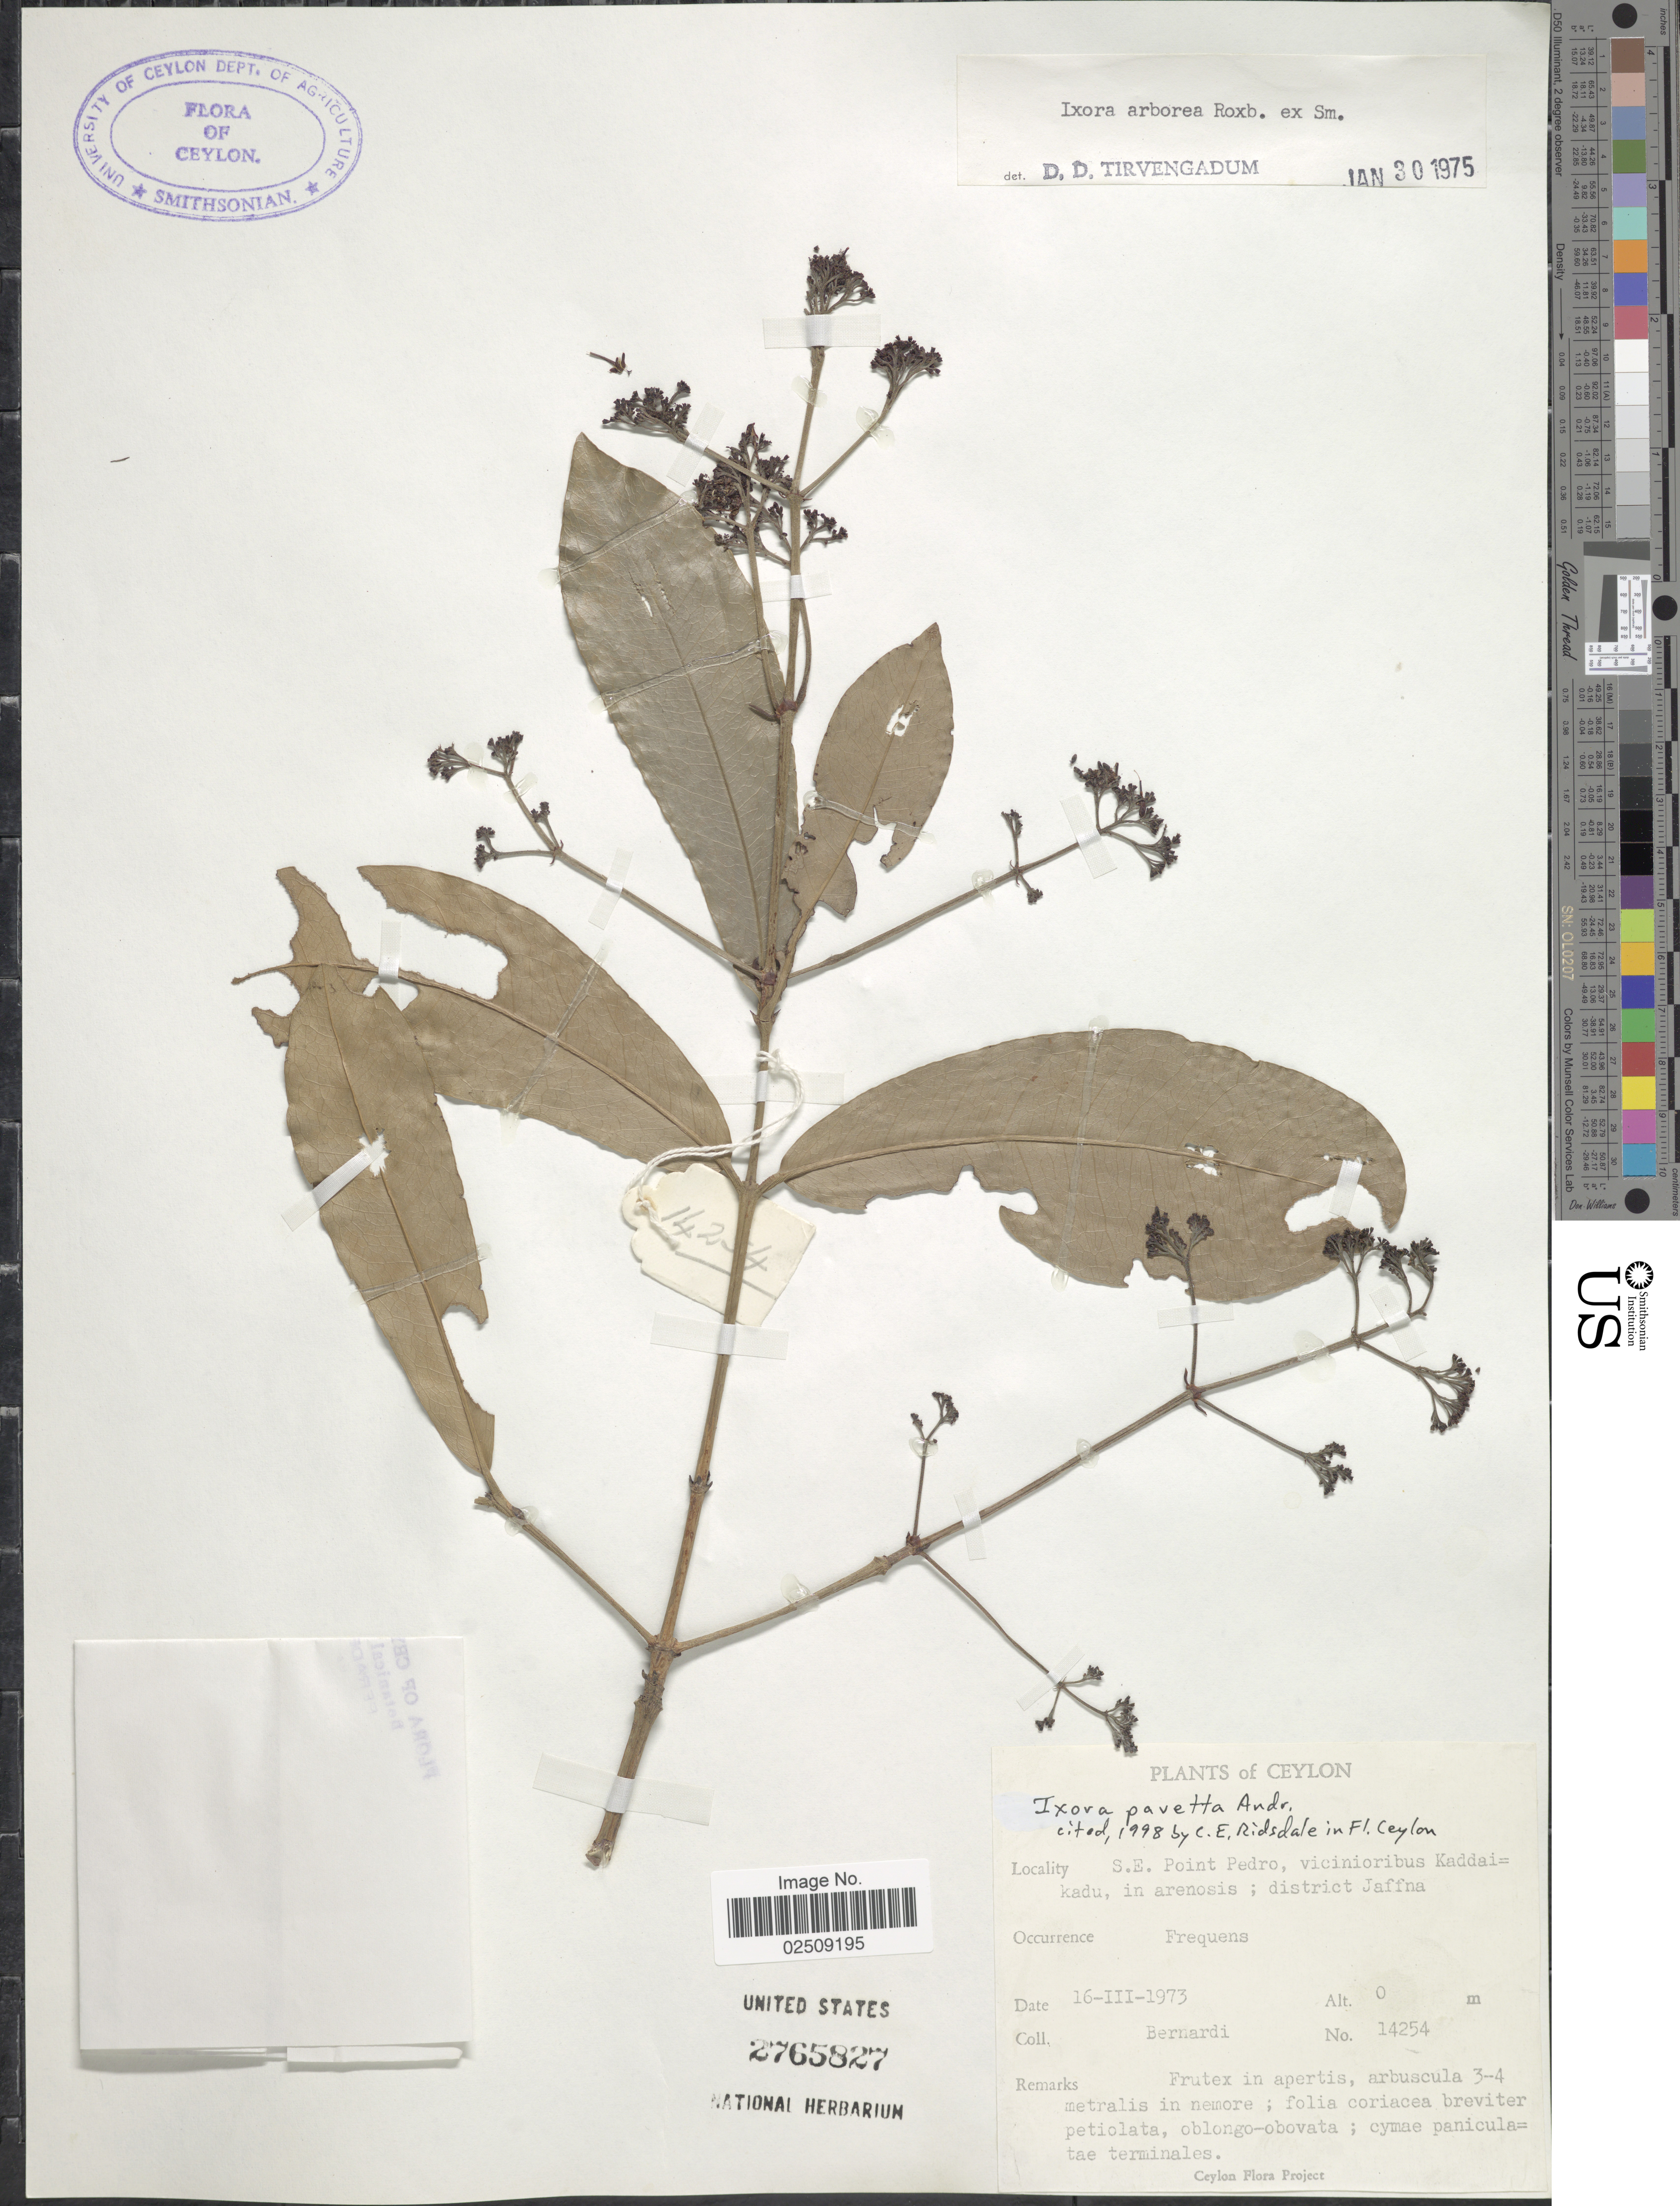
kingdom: Plantae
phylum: Tracheophyta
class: Magnoliopsida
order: Gentianales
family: Rubiaceae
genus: Ixora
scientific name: Ixora pavetta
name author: Andrews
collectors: Bernardi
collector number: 14254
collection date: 1973-03-16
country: Sri Lanka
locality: Ceylon. S.E. Point Pedro, vicinioribus Kaddai= kadu, in arenosis; district Jaffna.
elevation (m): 0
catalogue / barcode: US 2765827